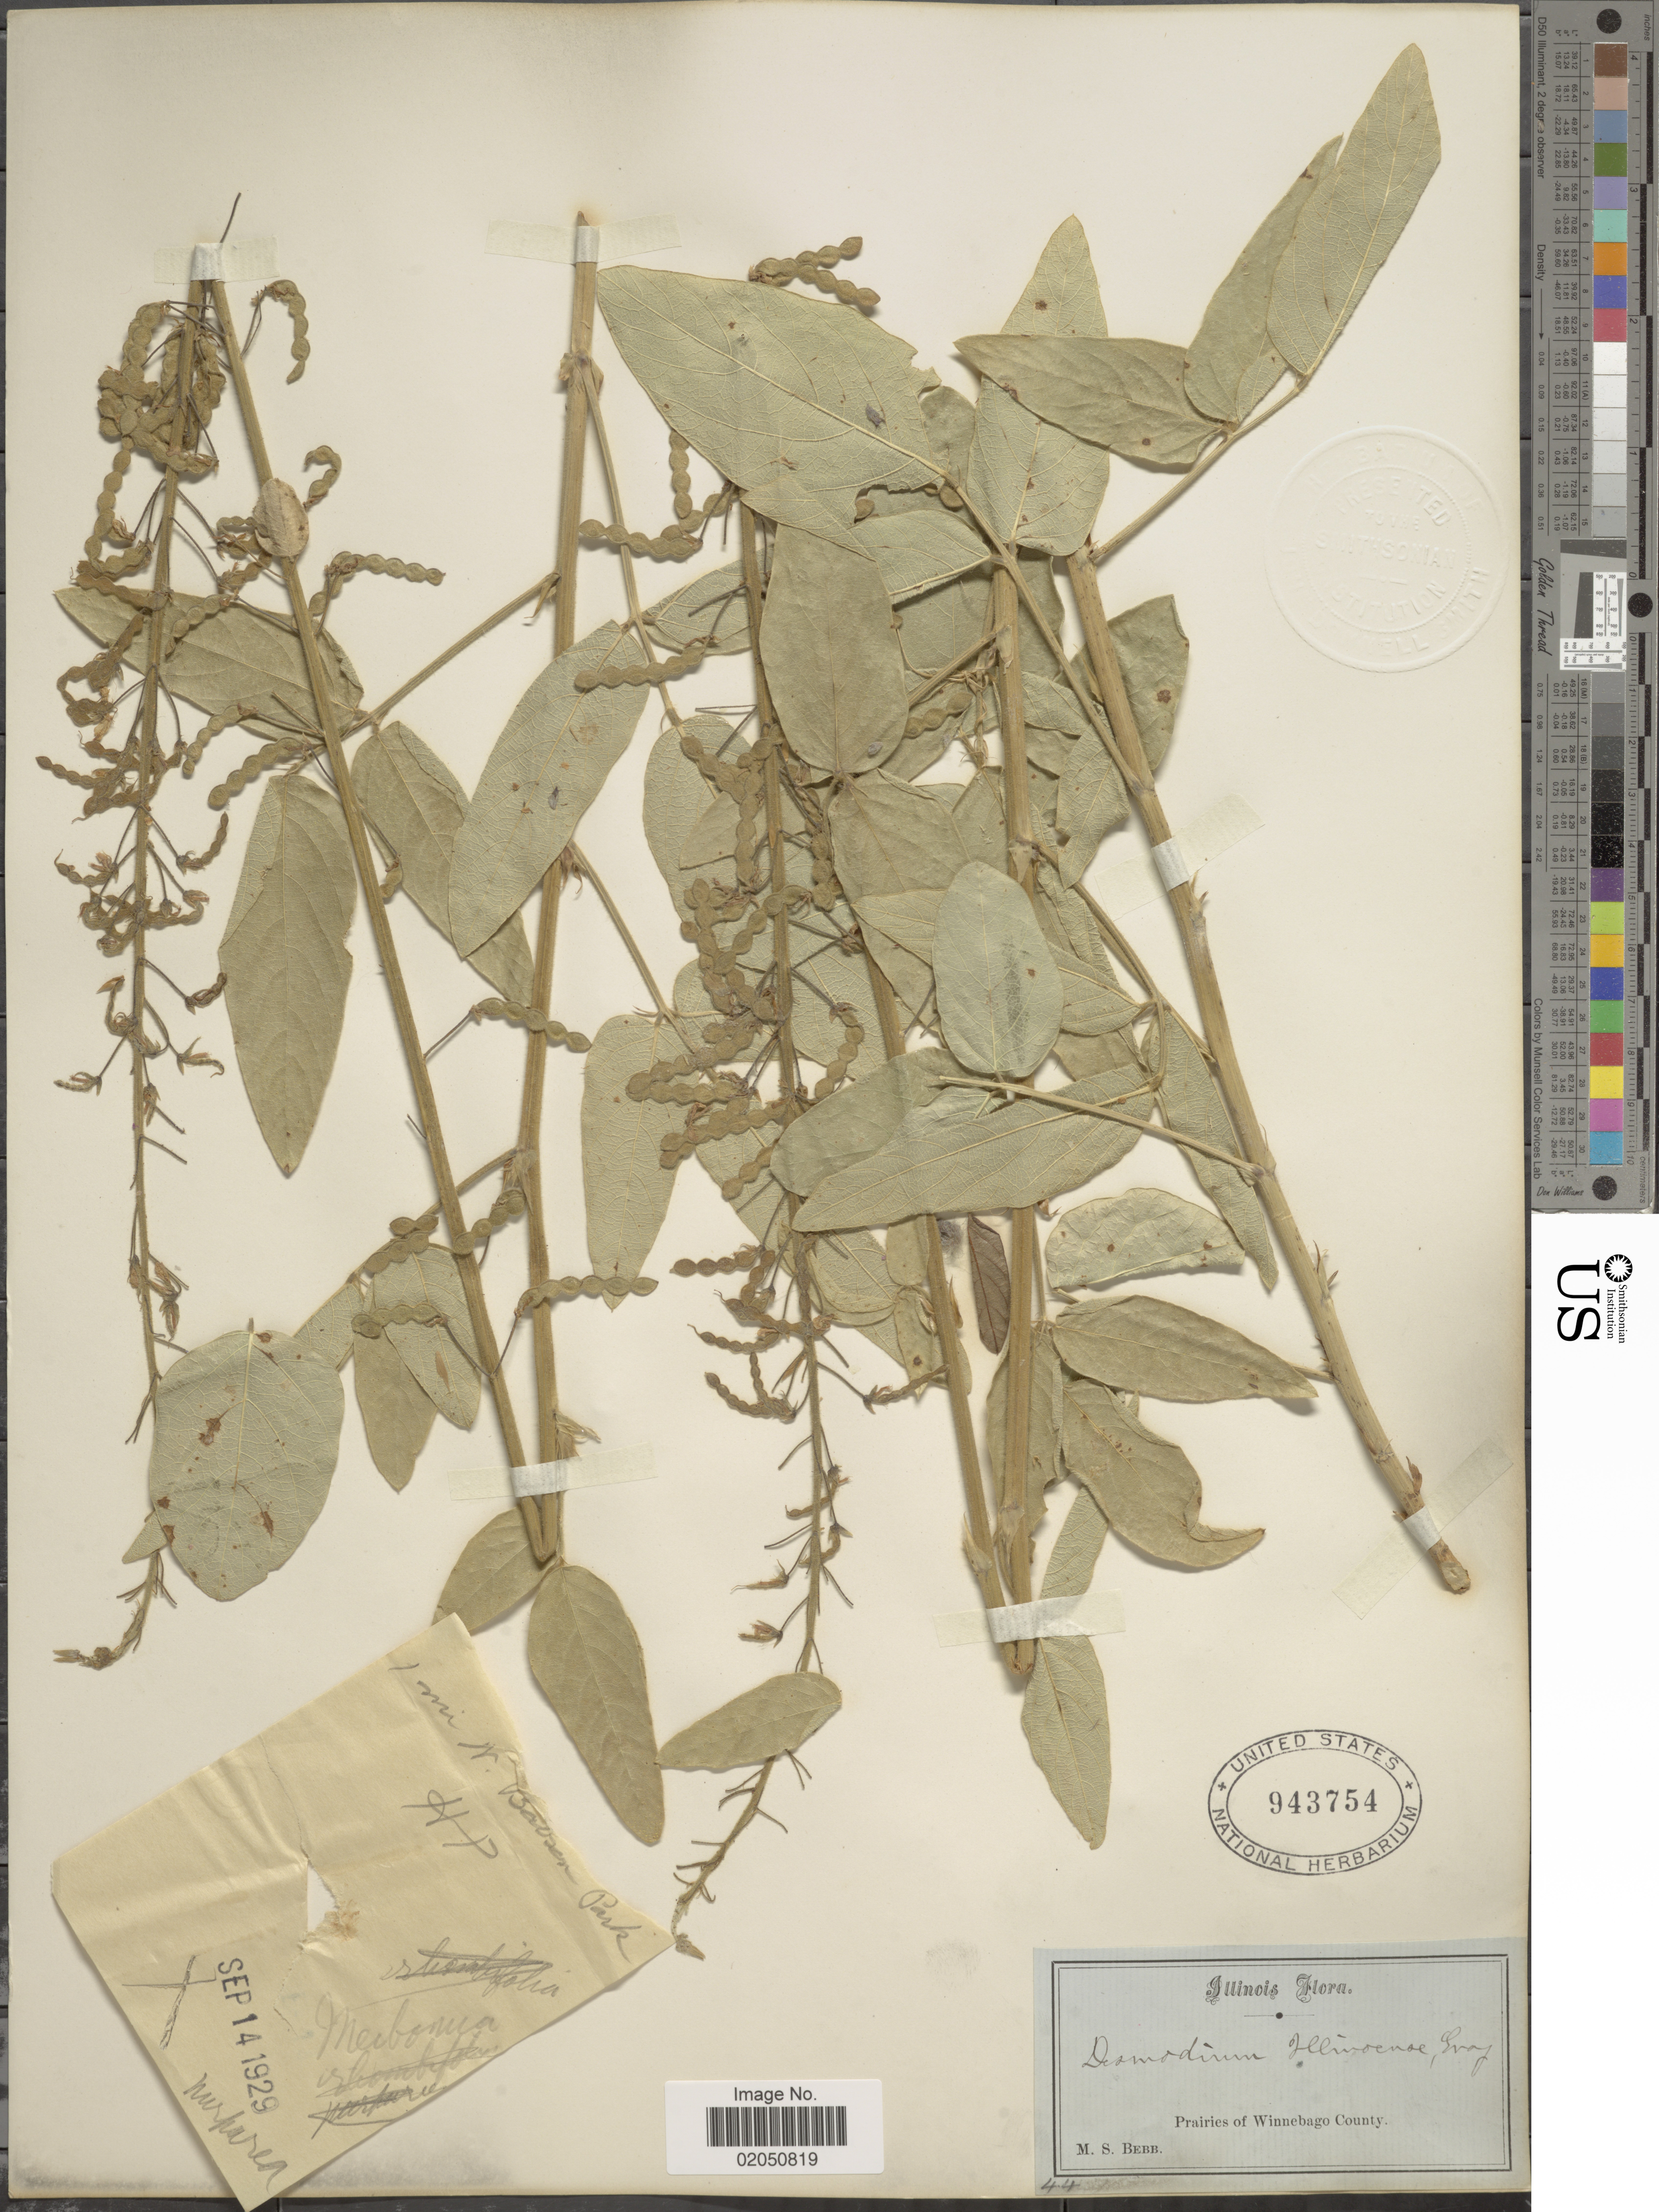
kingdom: Plantae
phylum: Tracheophyta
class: Magnoliopsida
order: Fabales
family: Fabaceae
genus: Desmodium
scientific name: Desmodium illinoense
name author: A. Gray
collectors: M. Bebb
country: United States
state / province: Illinois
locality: Prairies of Winnebago County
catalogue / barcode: US 943754